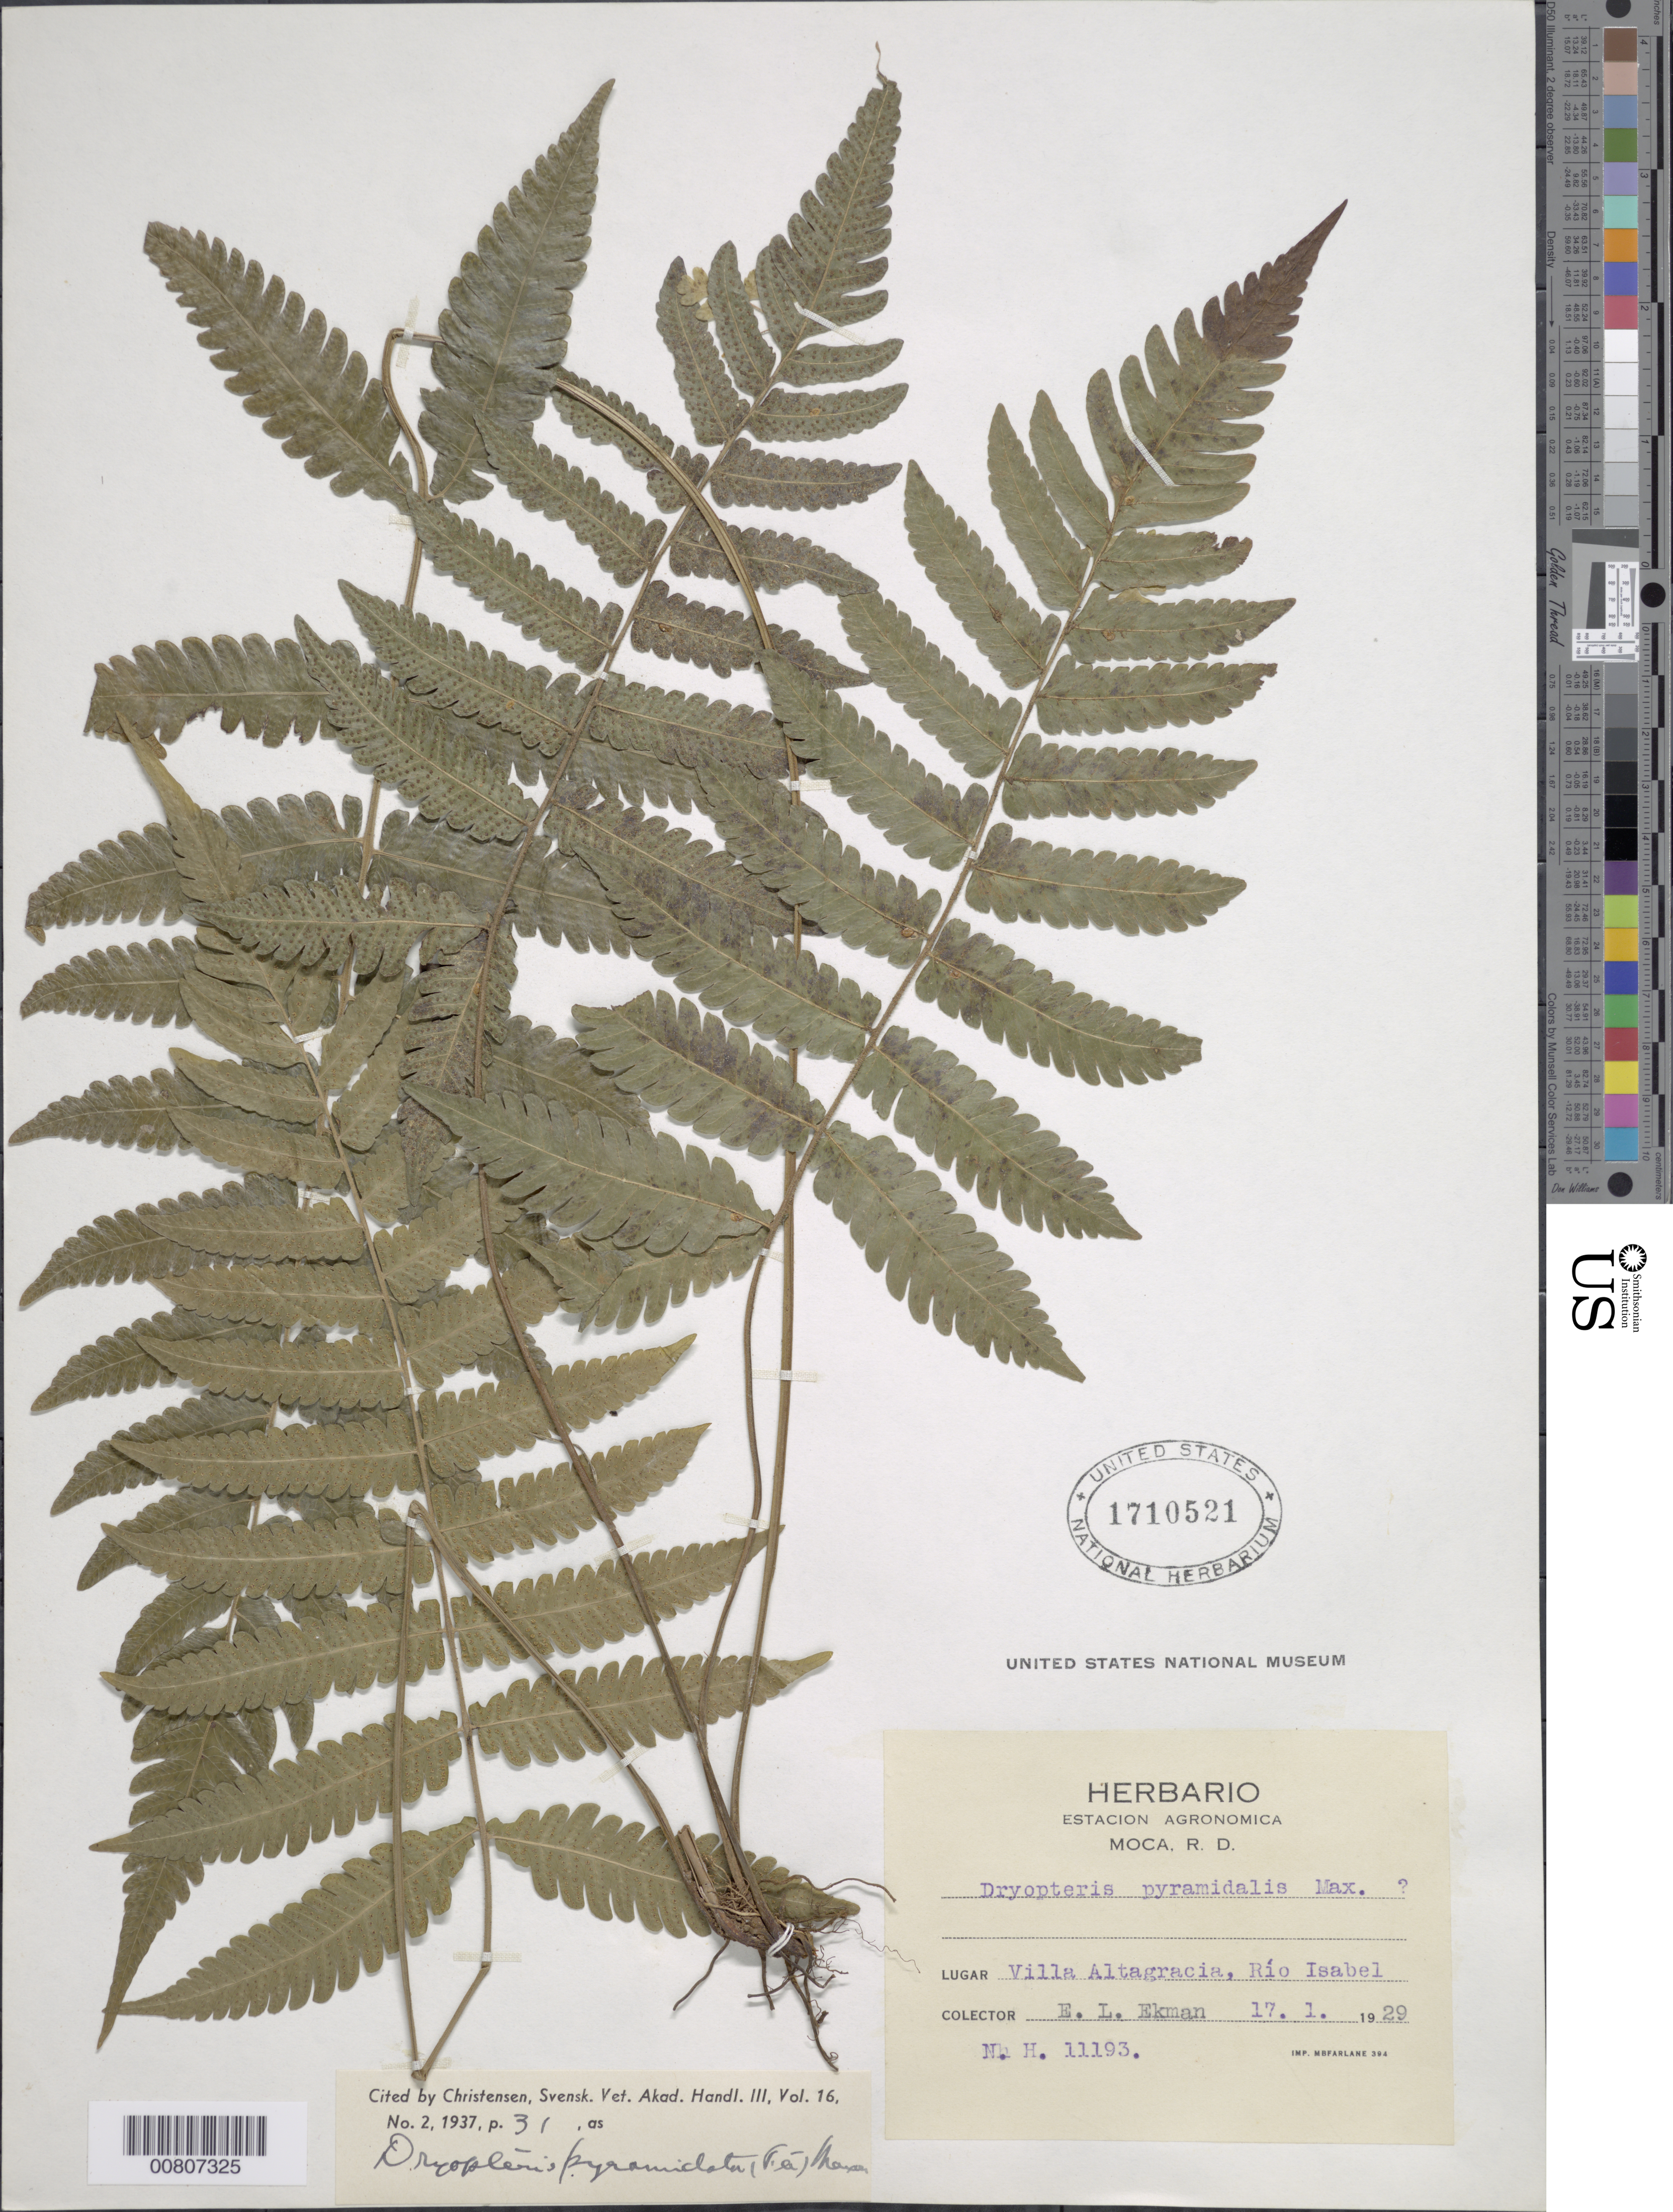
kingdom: Plantae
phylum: Tracheophyta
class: Polypodiopsida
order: Polypodiales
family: Thelypteridaceae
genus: Goniopteris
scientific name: Goniopteris abrupta (Desv.) comb. nov., ined 2015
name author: (Desv.)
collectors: E. L. Ekman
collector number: H 11193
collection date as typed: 17 Jan 1929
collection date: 1929-01-17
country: Dominican Republic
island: Hispaniola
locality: Moca; Villa Altagracia, Río Isabel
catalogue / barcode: US 1710521